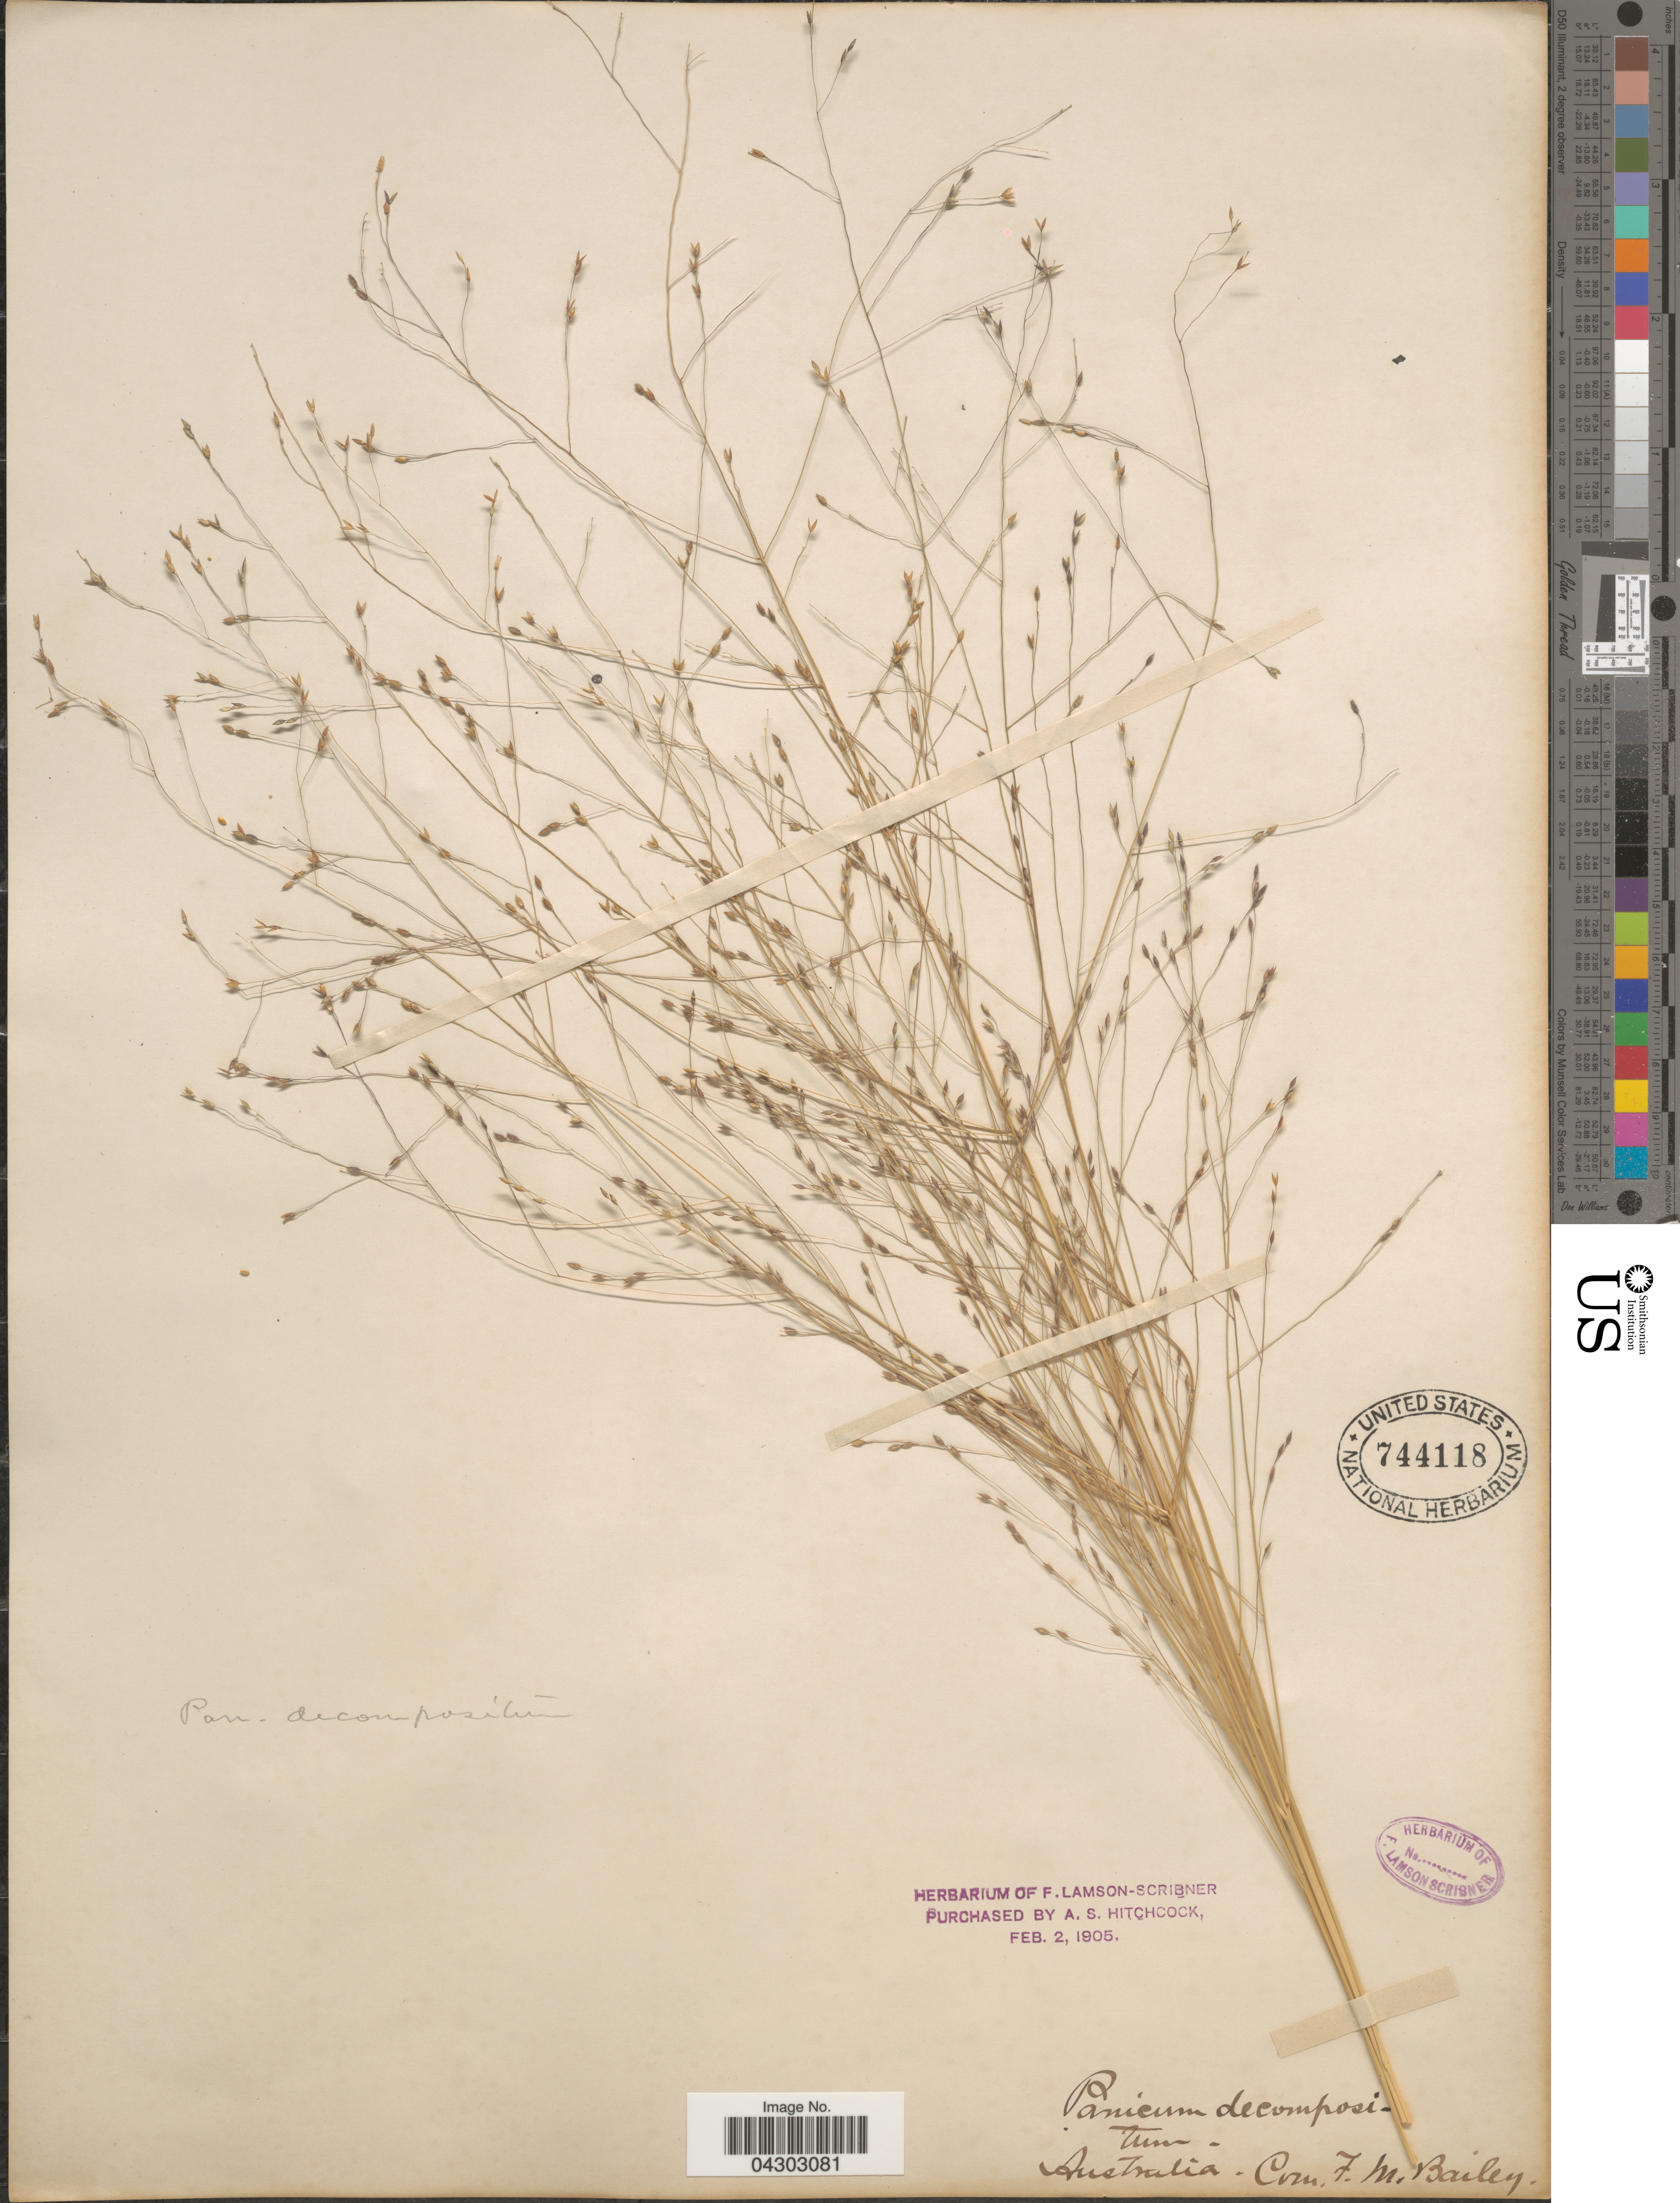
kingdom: Plantae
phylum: Tracheophyta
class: Liliopsida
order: Poales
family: Poaceae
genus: Panicum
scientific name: Panicum decompositum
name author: R. Br.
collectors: ex herb. F. Lamson Scribner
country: Australia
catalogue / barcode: US 744118